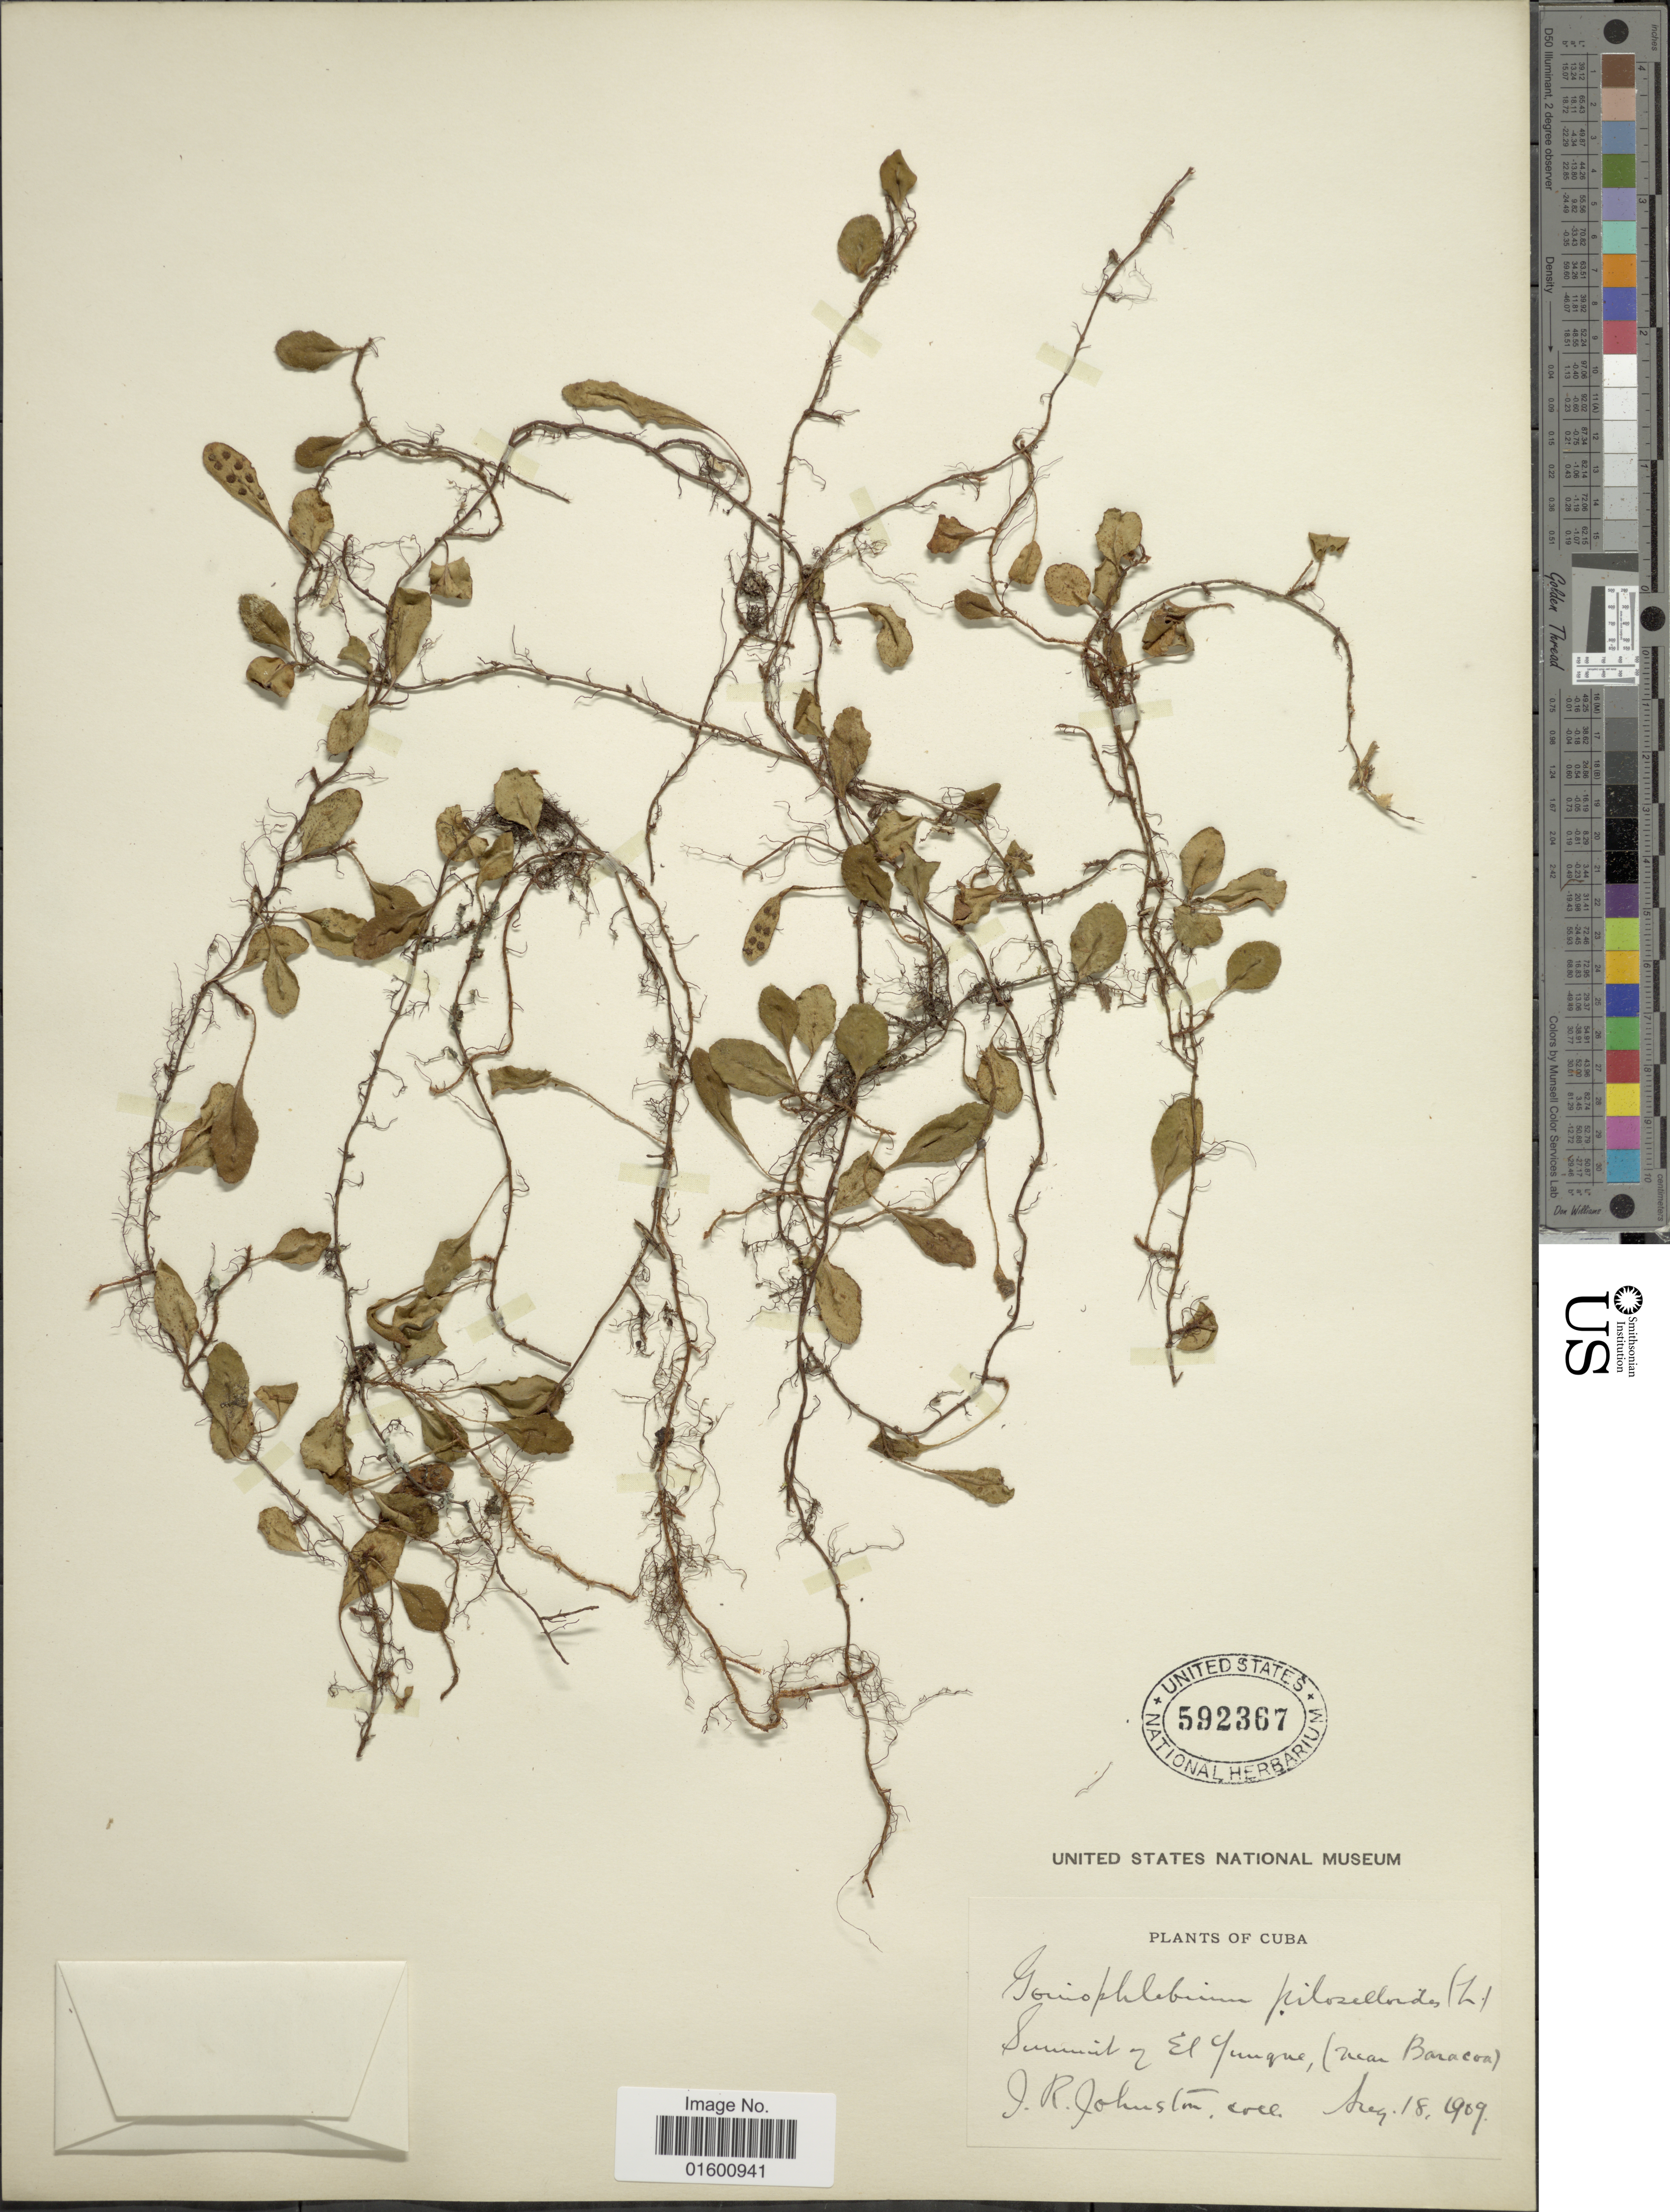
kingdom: Plantae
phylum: Tracheophyta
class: Polypodiopsida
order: Polypodiales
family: Polypodiaceae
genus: Microgramma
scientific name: Microgramma piloselloides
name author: (L.) Copel.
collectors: J. Johnston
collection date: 1909-08-18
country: Cuba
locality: Summit of el Yunque (Near Baracoa)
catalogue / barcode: US 592367